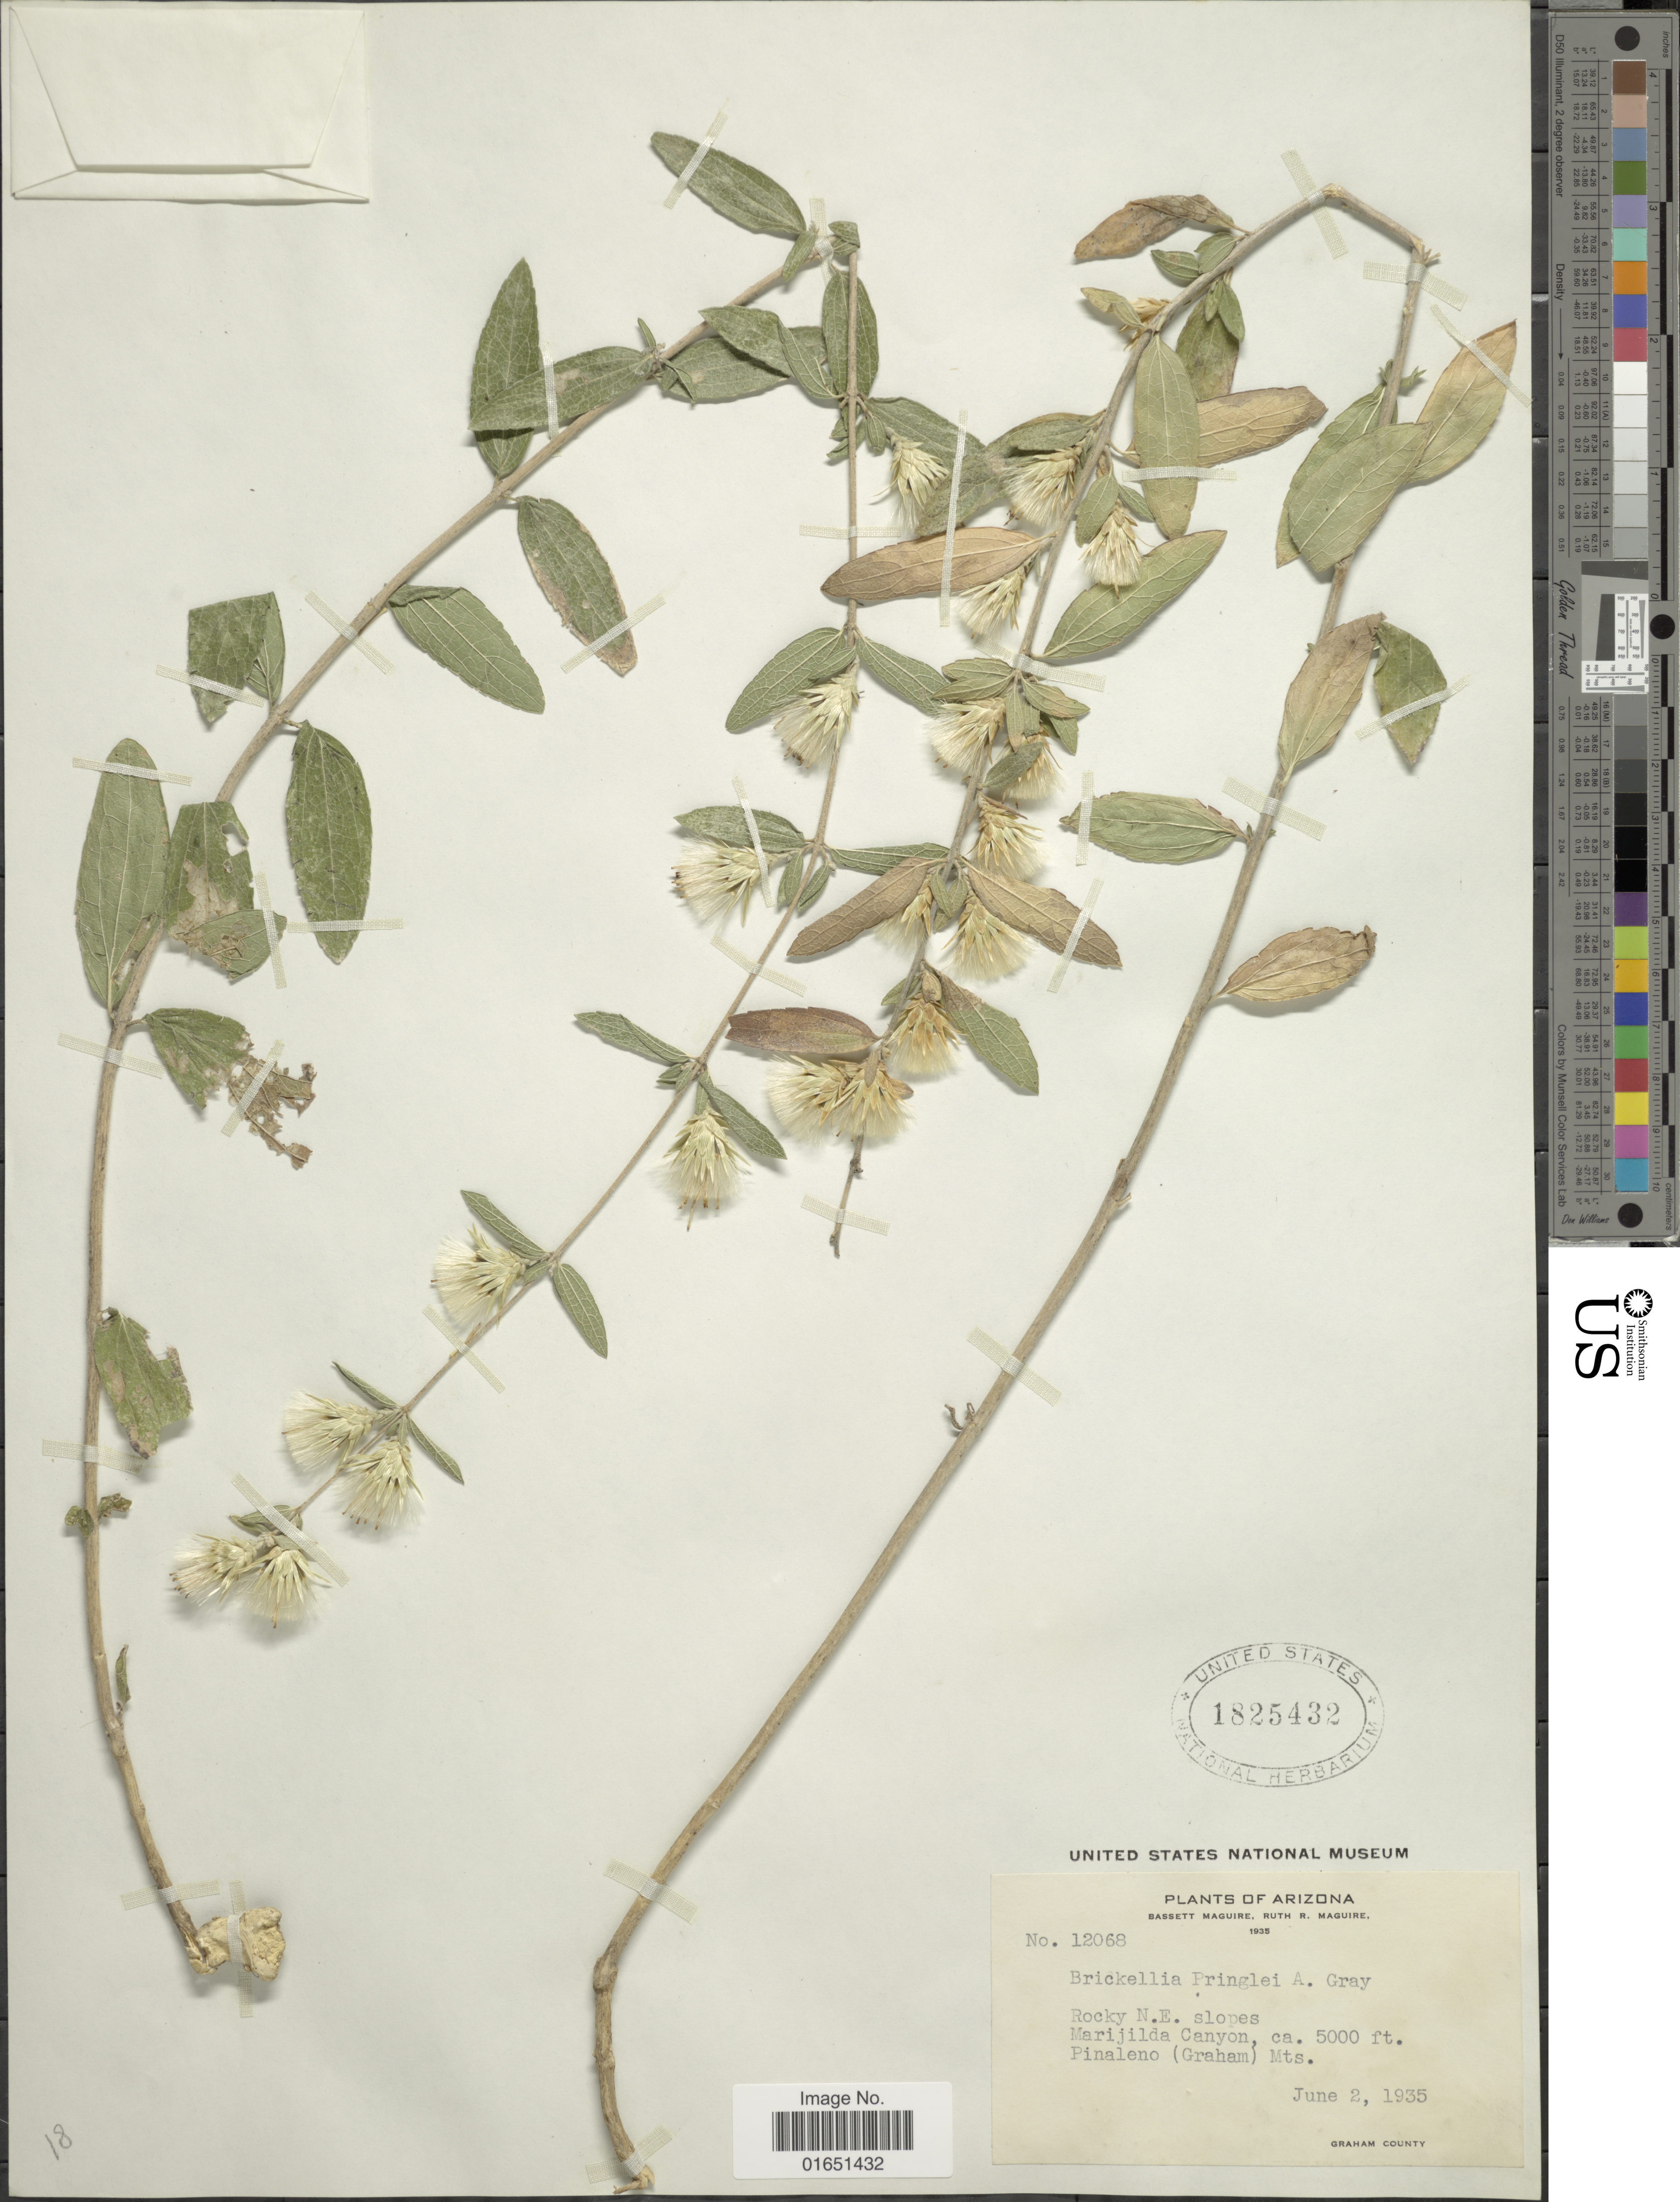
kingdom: Plantae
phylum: Tracheophyta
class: Magnoliopsida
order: Asterales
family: Asteraceae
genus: Brickellia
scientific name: Brickellia pringlei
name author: A. Gray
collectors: B. Maguire & R. R. Maguire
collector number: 12068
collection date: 1935-06-02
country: United States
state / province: Arizona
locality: Rocky N.E. slopes, Marijilda Canyon, Pinaleno (Graham) Mts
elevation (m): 1524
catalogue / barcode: US 1825432